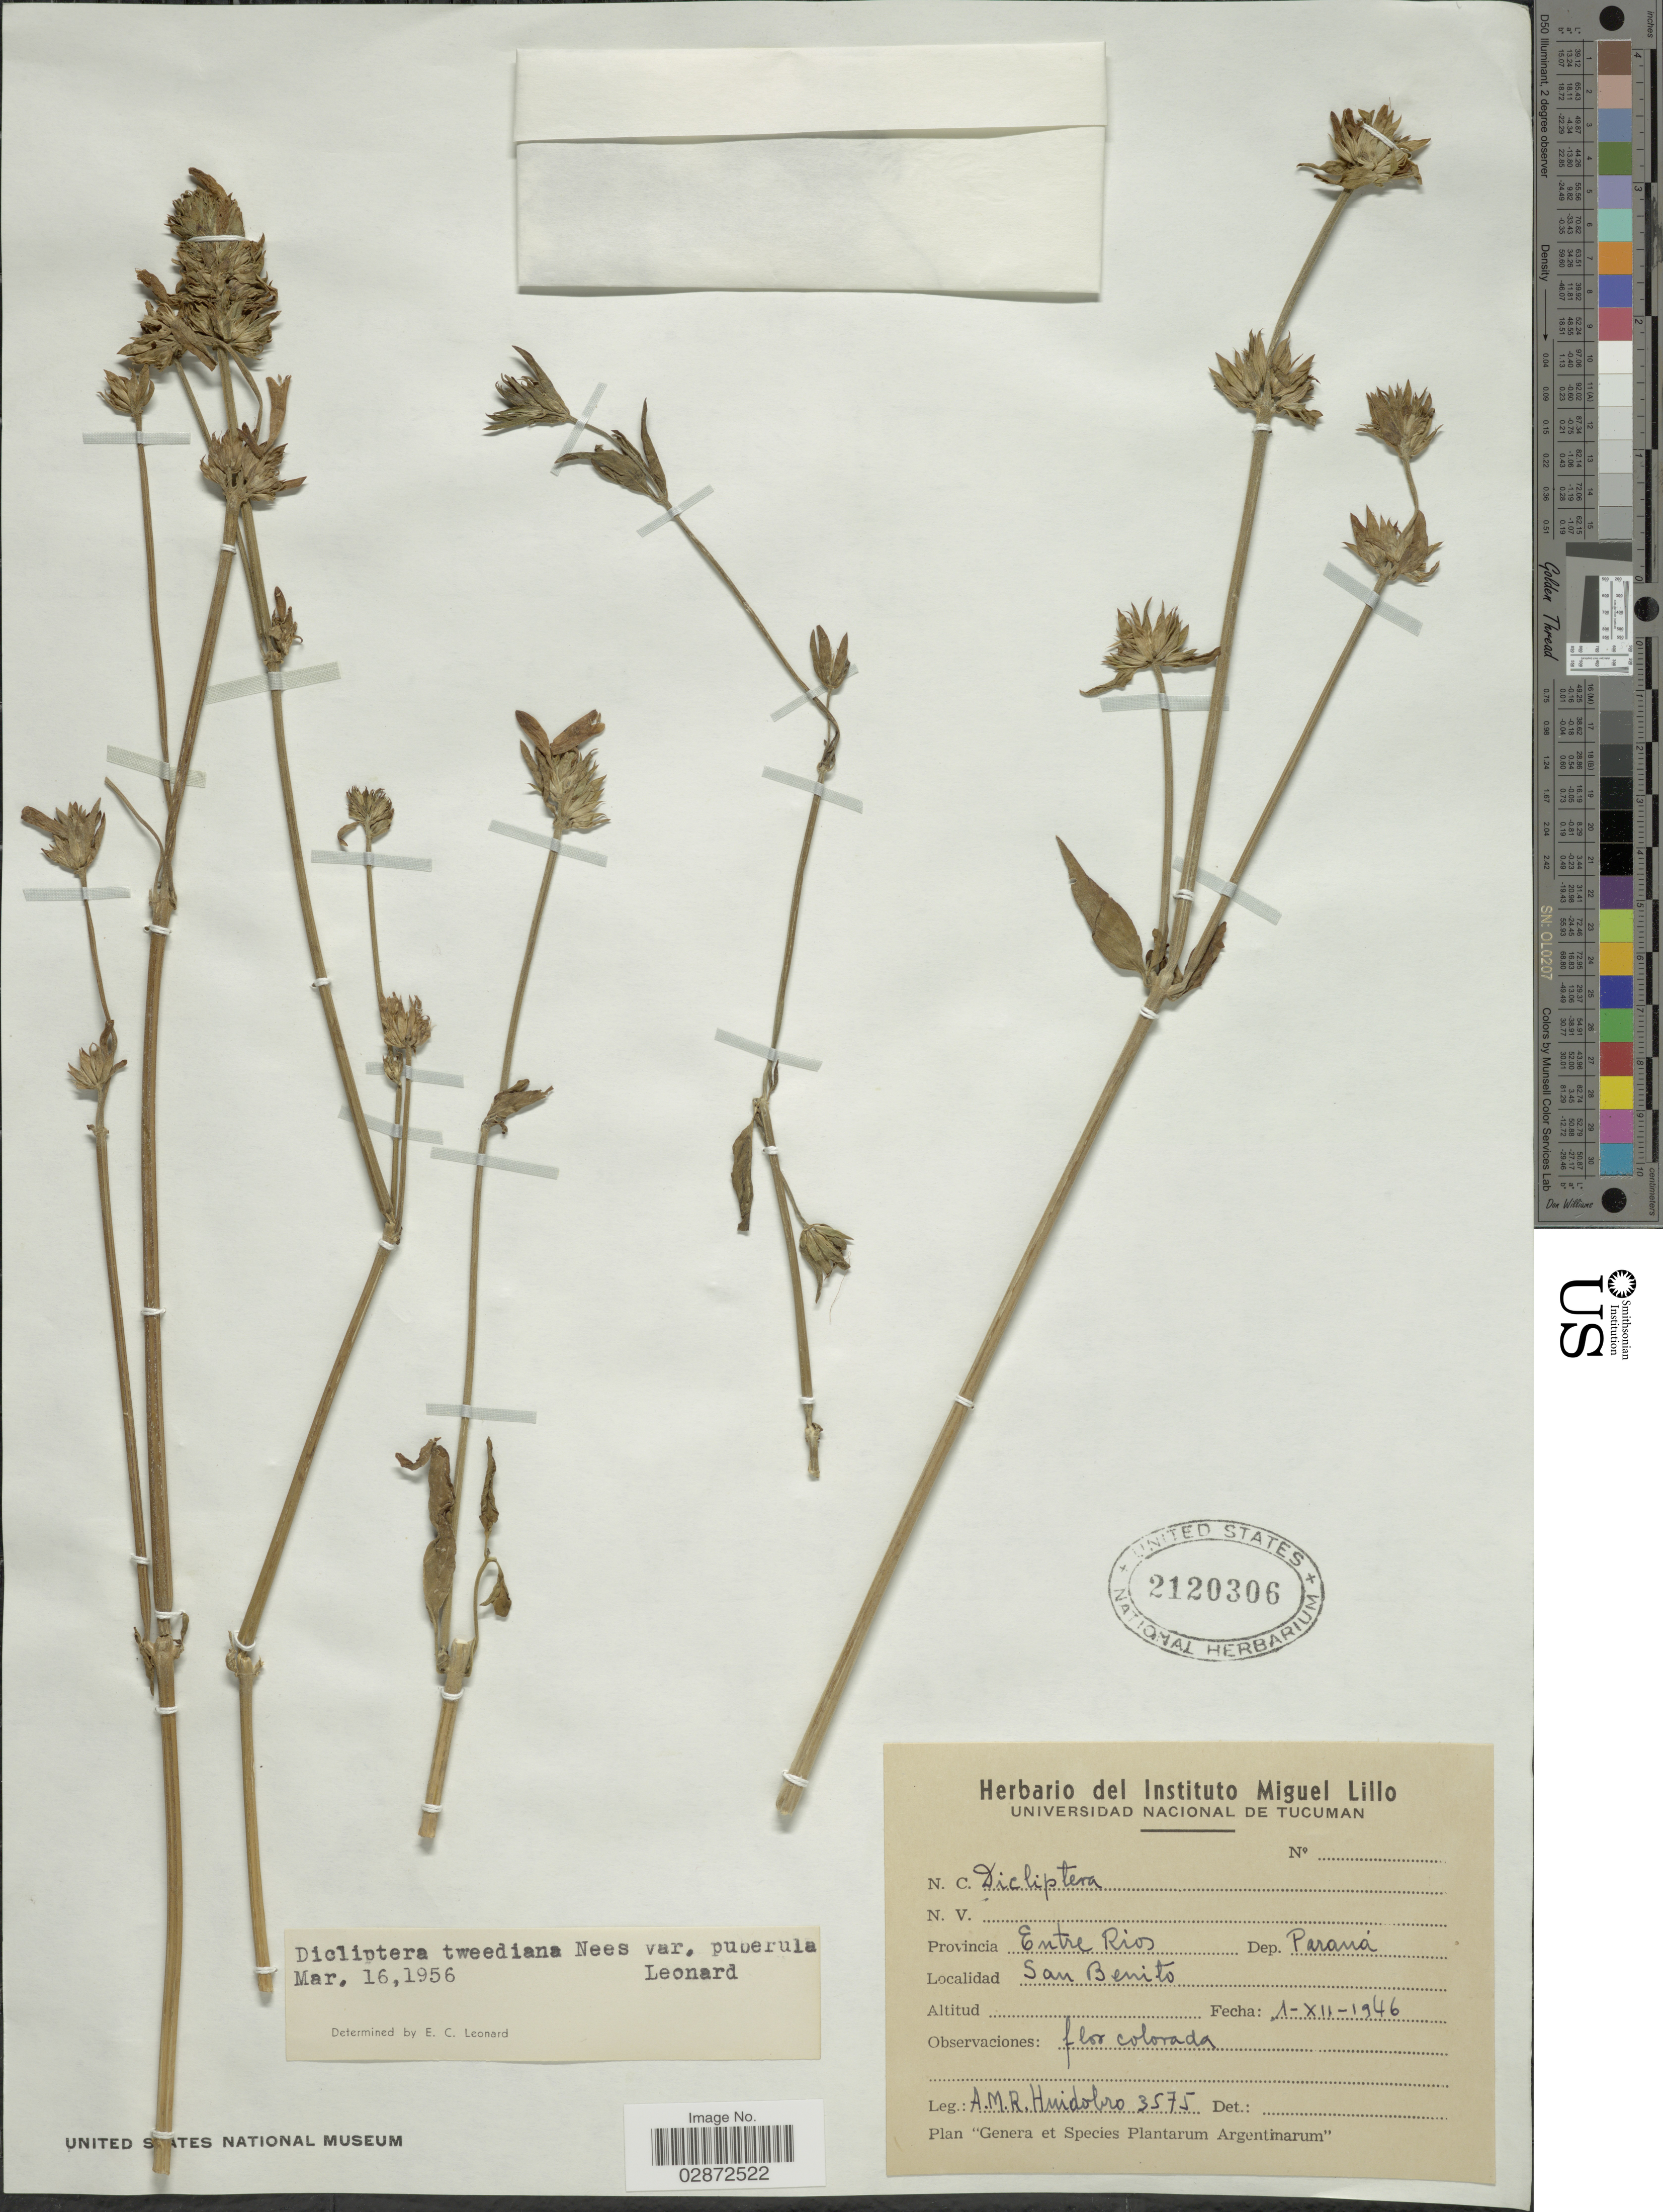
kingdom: Plantae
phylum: Tracheophyta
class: Magnoliopsida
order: Lamiales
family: Acanthaceae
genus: Dicliptera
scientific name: Dicliptera squarrosa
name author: Nees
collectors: A. M. R. Huidobro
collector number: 3575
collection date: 1946-12-01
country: Argentina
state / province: Entre Rios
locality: Provincia Entre Rios. Dep. Paraná. San Benito.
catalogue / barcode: US 2120306